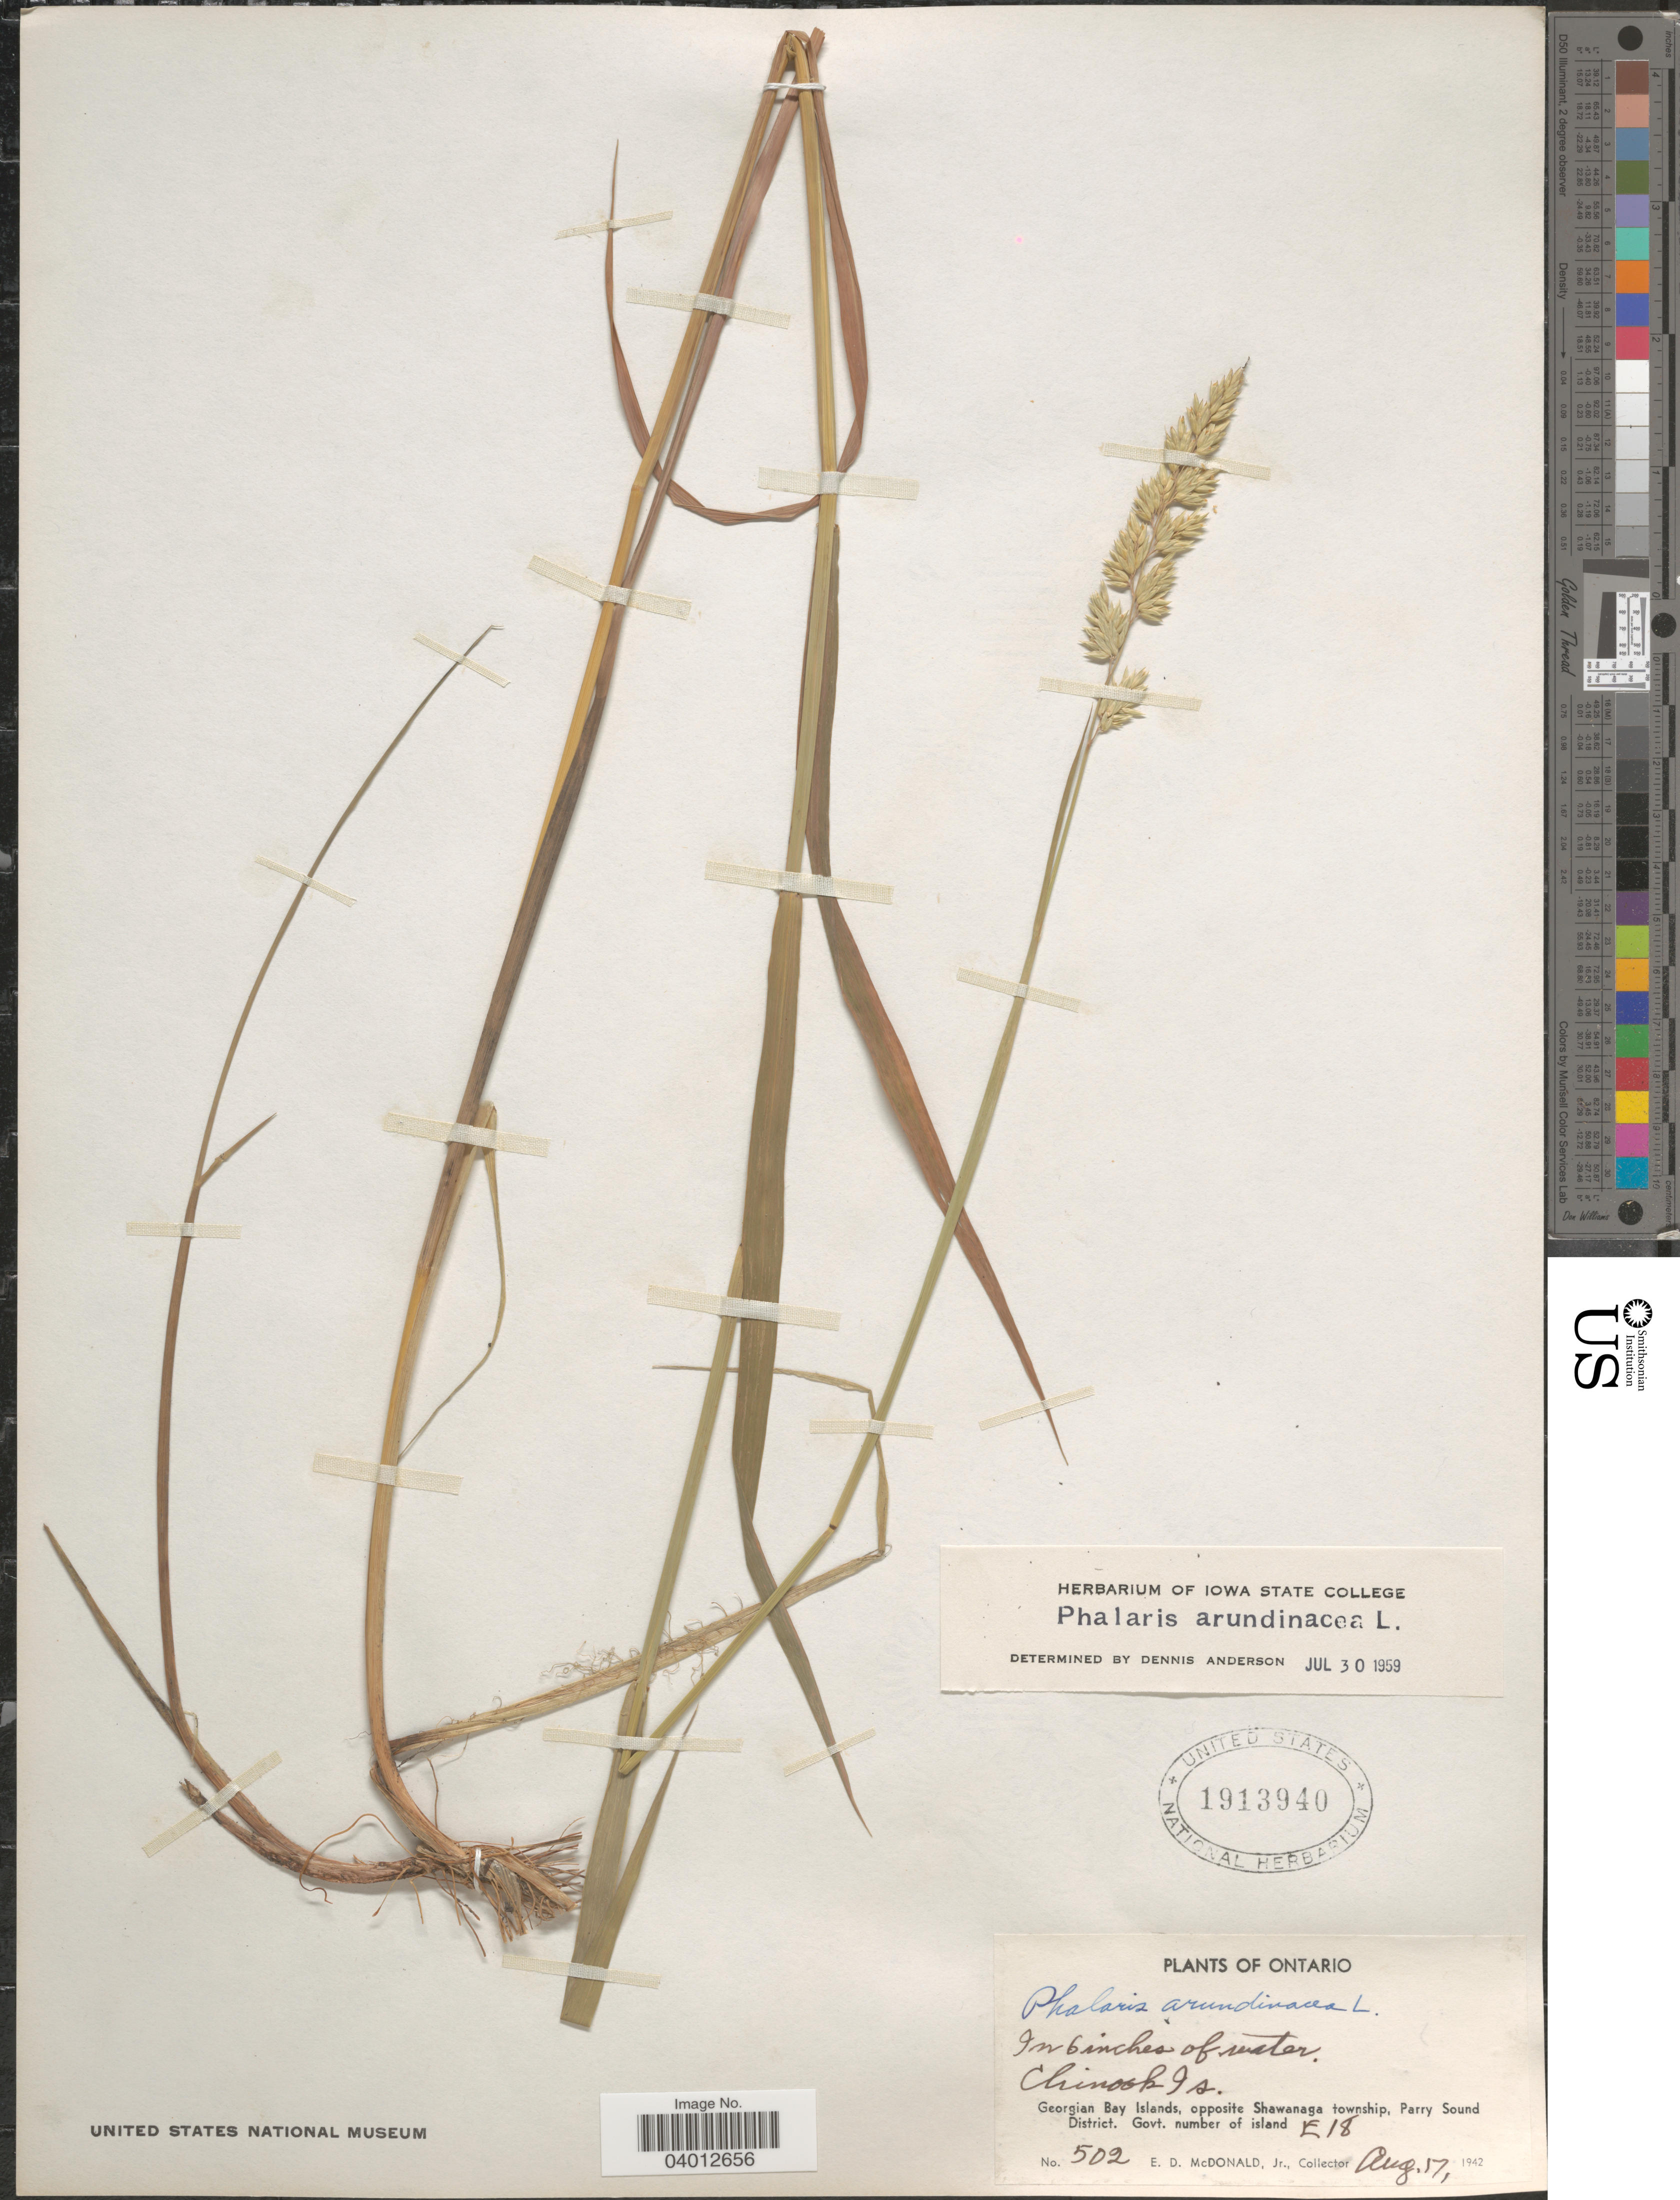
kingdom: Plantae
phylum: Tracheophyta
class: Liliopsida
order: Poales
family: Poaceae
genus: Phalaris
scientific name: Phalaris arundinacea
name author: L.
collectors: E. D. McDonald Jr.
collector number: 502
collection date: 1942-08-17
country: Canada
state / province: Ontario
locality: Chinook Is. Georgian Bay Islands, opposite Shawanaga township, Parry Sound District. Govt. number of island E18.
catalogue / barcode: US 1913940